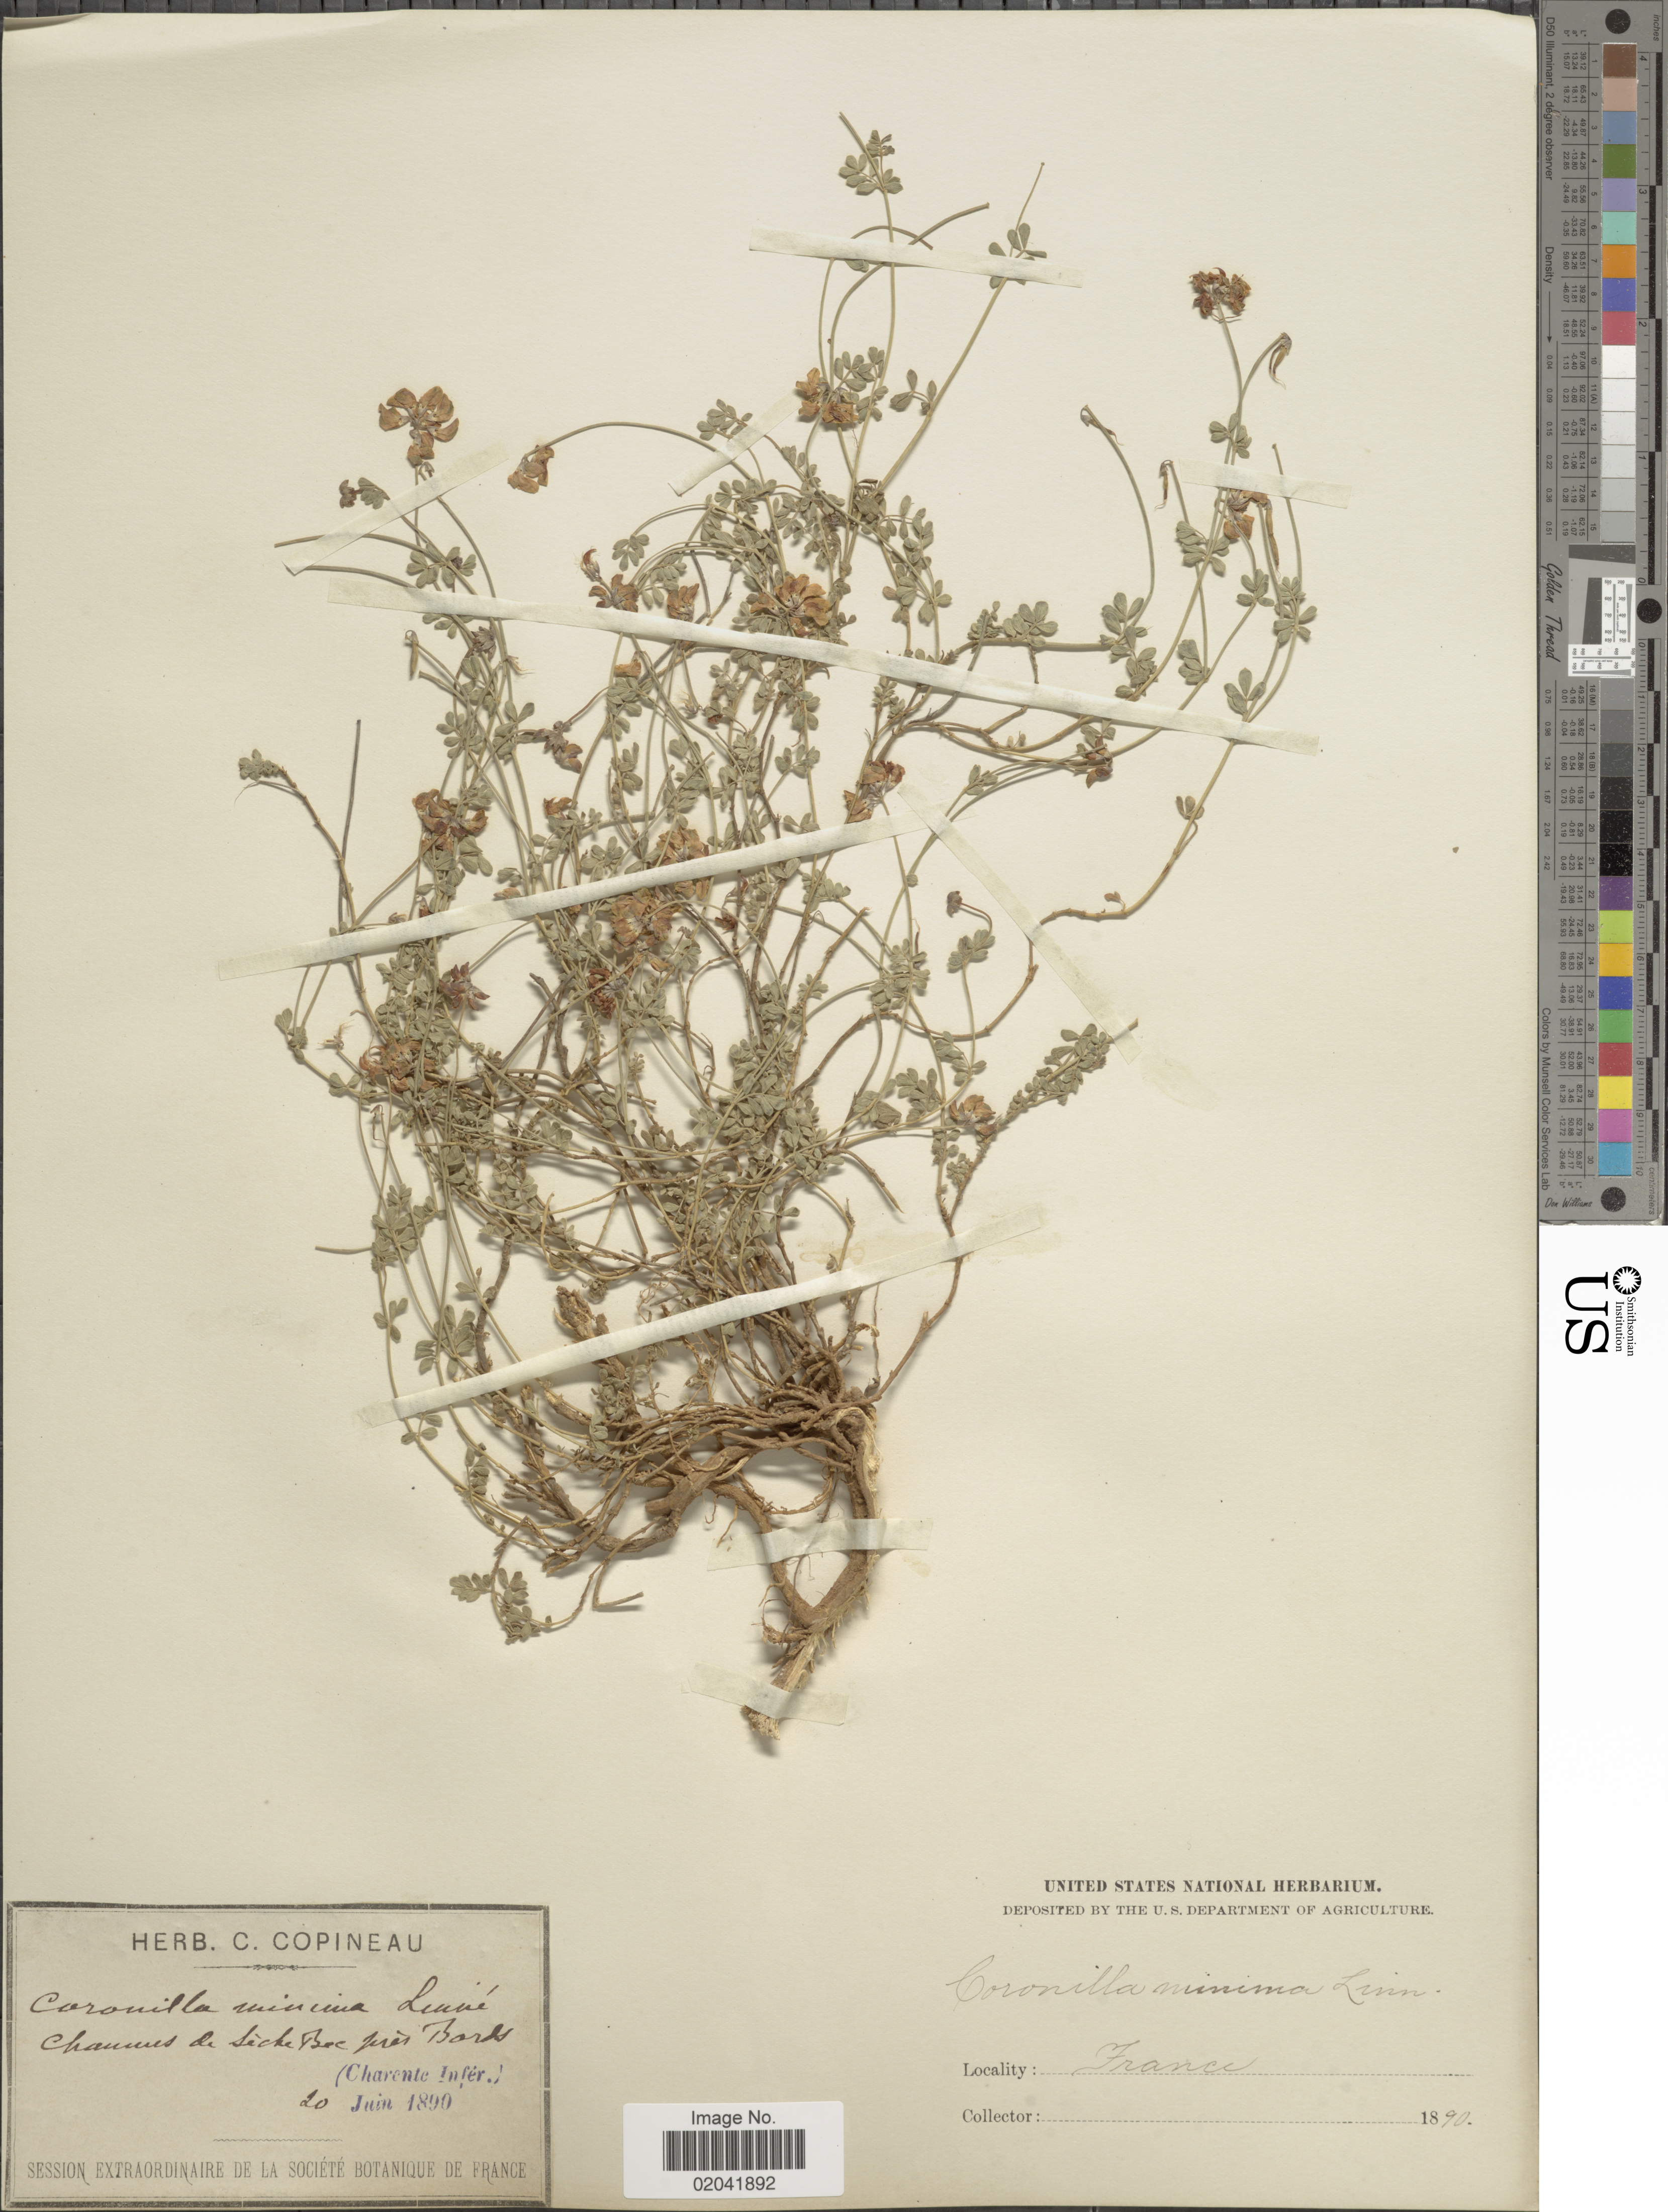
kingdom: Plantae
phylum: Tracheophyta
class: Magnoliopsida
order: Fabales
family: Fabaceae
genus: Coronilla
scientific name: Coronilla minima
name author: L.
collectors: ex herb. C. Copineau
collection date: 1890-06-20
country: France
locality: Cha [illegible text] de Siche Boc prés Bords (Charente Infer)